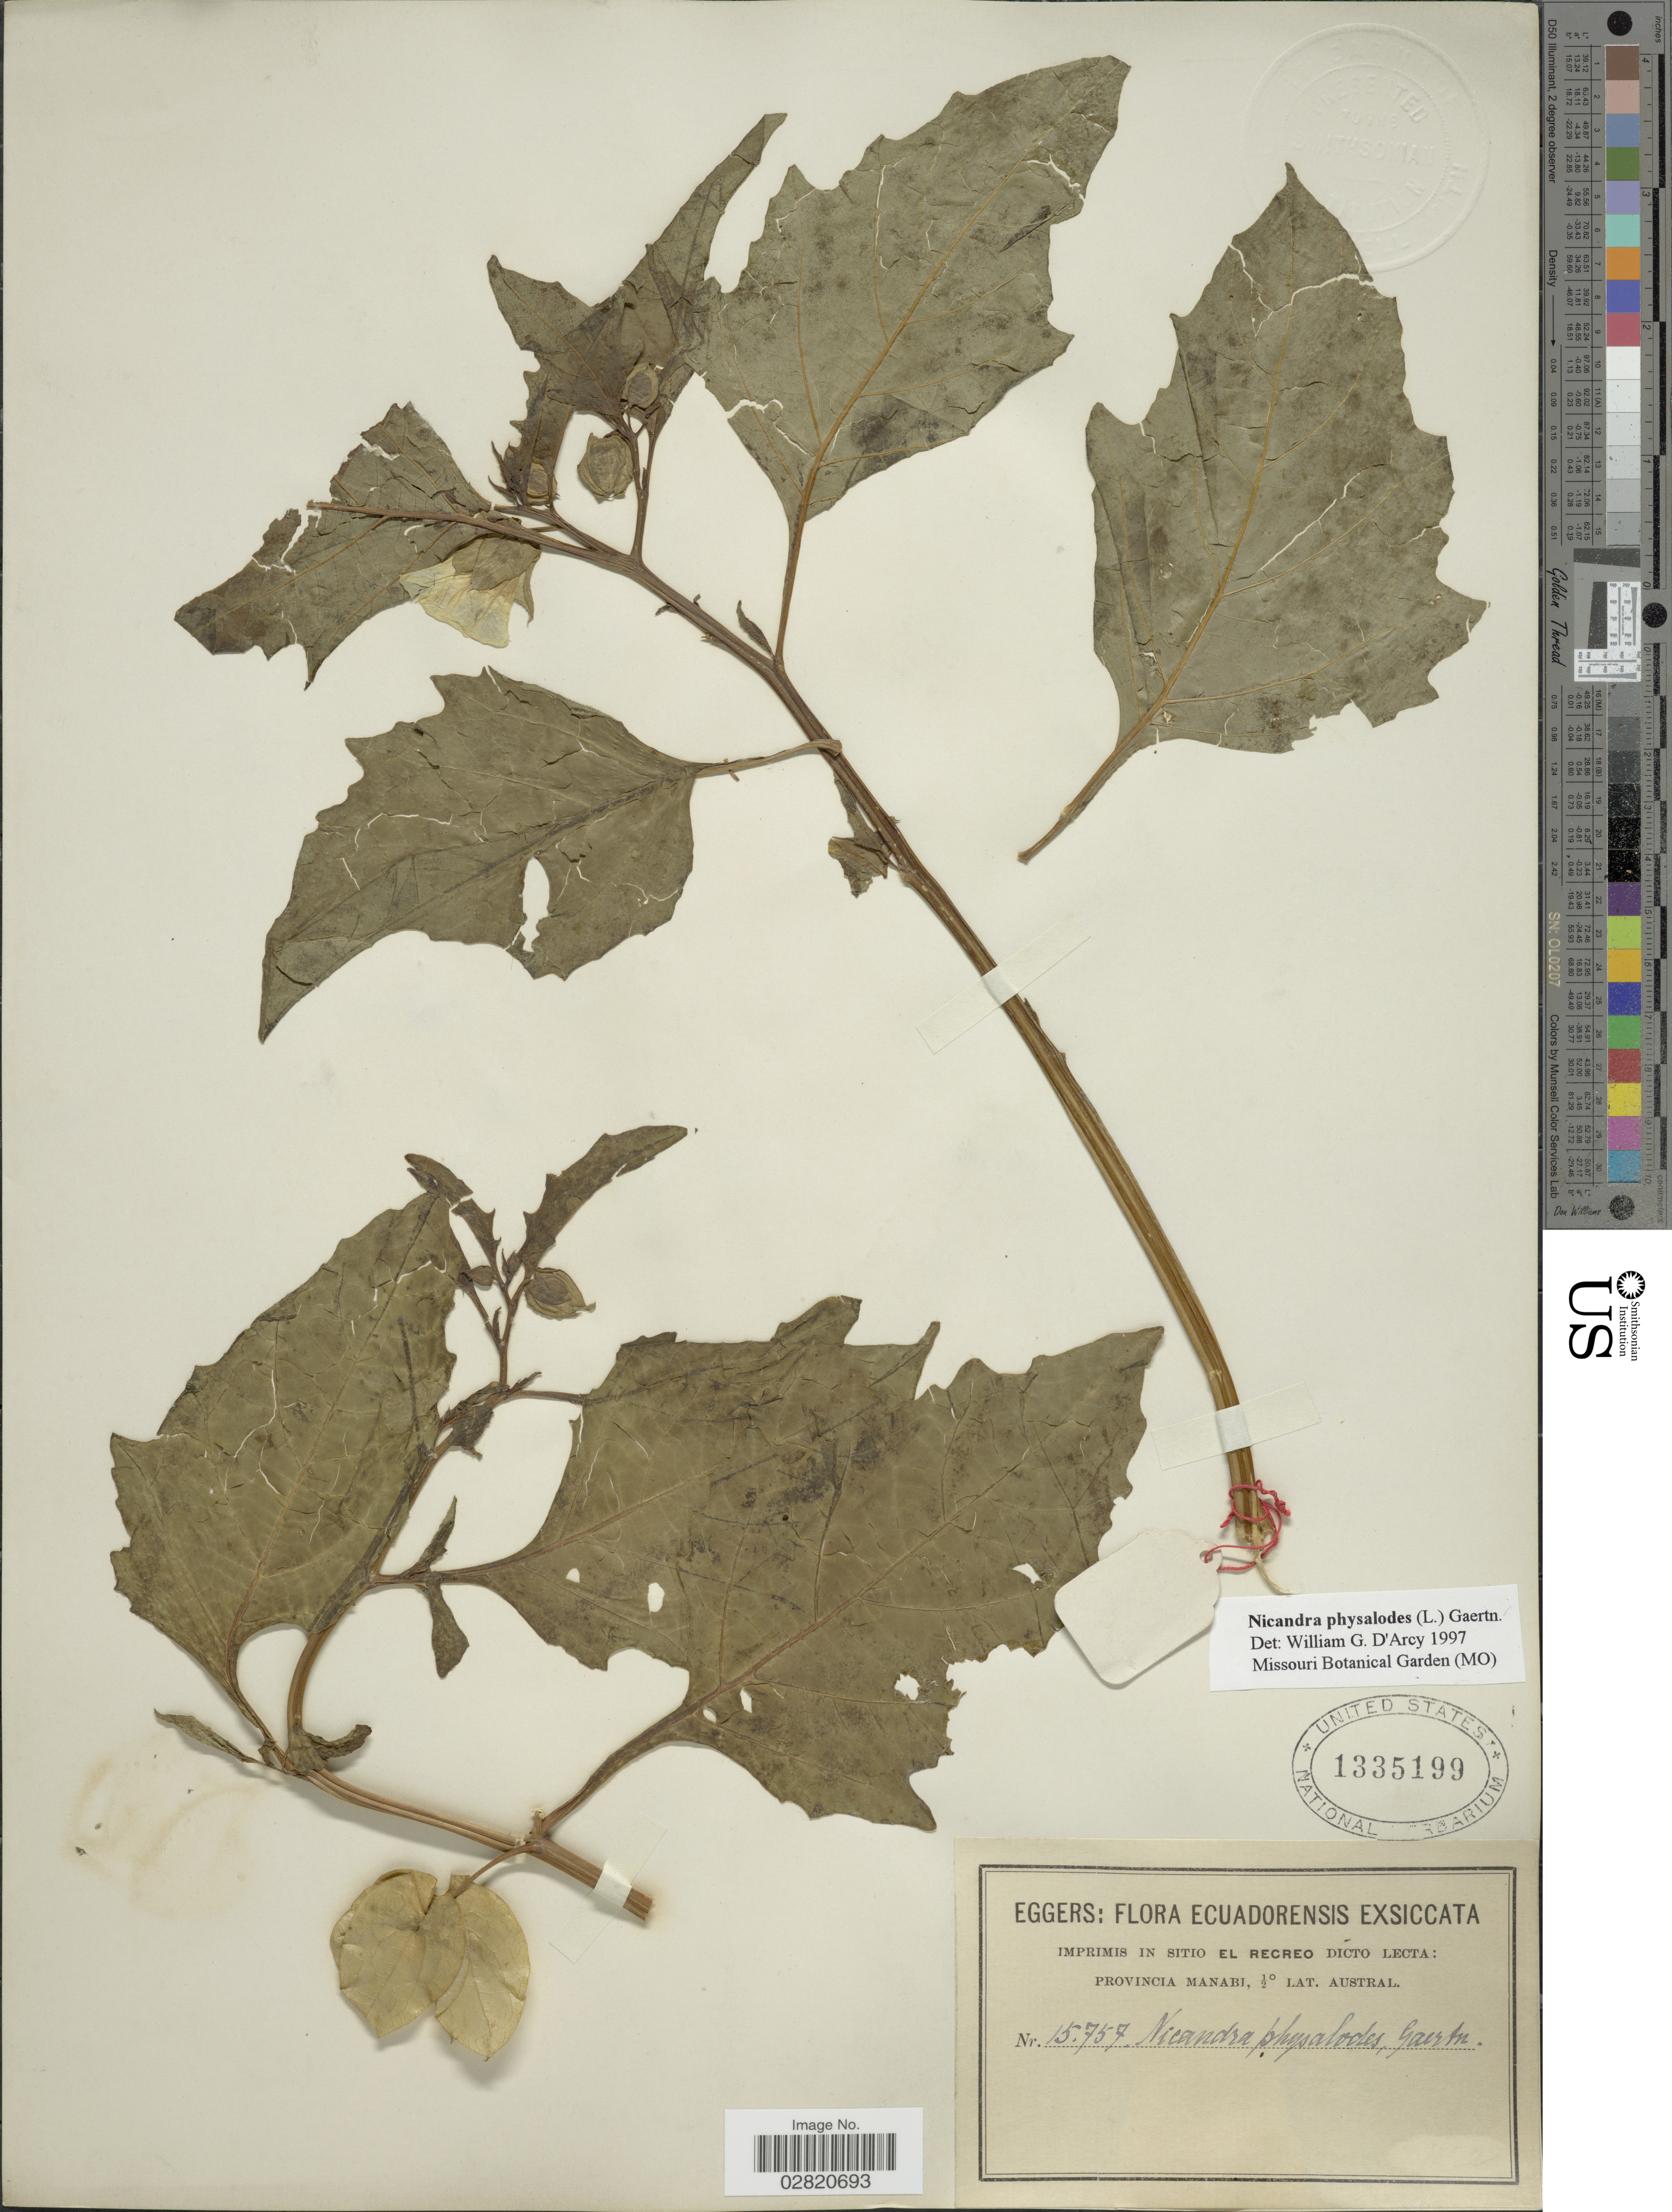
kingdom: Plantae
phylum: Tracheophyta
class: Magnoliopsida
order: Solanales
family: Solanaceae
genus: Nicandra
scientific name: Nicandra physalodes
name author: (L.) Gaertn.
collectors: -. Eggers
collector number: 15757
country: Ecuador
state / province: Manabí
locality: Imprimis in sitio El Recreo.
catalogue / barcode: US 1335199